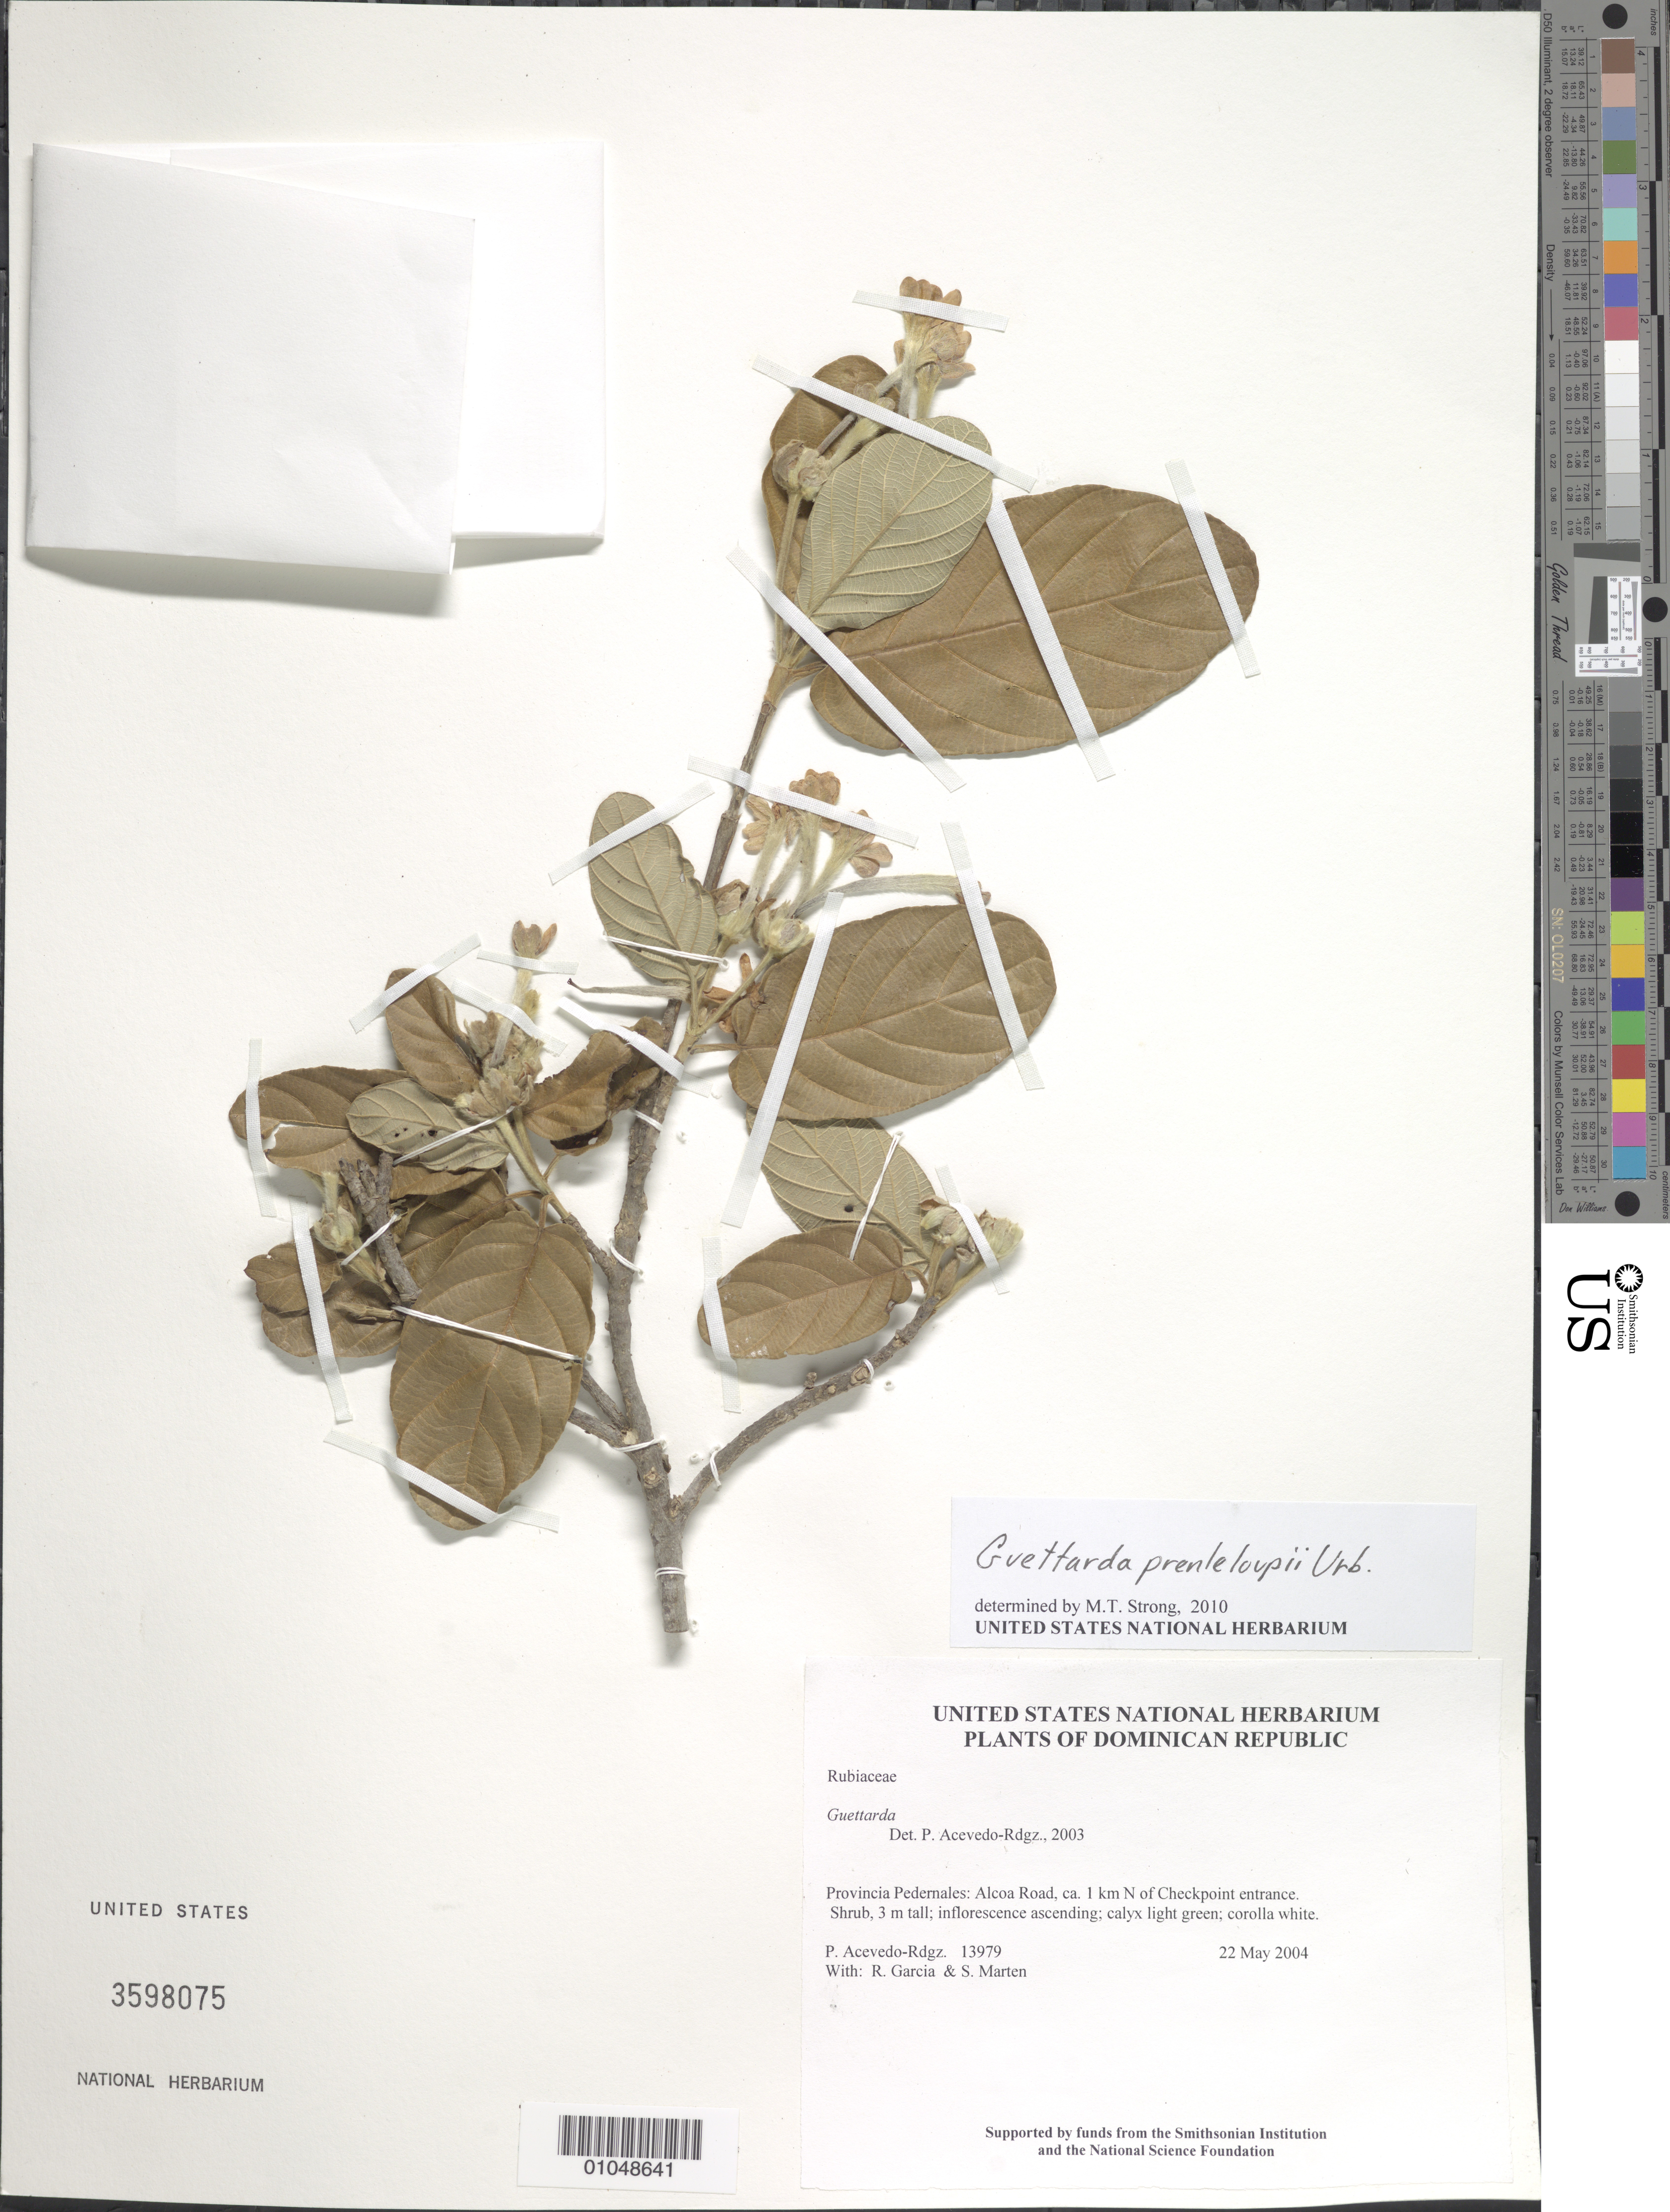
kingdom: Plantae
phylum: Tracheophyta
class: Magnoliopsida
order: Gentianales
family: Rubiaceae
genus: Guettarda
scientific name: Guettarda prenleloupii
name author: Urb.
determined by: Strong, M. T., (US), Smithsonian Institution - National Museum of Natural History (UNITED STATES)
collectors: P. Acevedo-Rodr., R. G. García & S. Marten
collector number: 13979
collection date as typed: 22 May 2004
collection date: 2004-05-22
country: Dominican Republic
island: Hispaniola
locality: Provincia Pedernales: Alcoa Road, ca. 1 km N of Checkpoint entrance.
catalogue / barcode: US 3598075